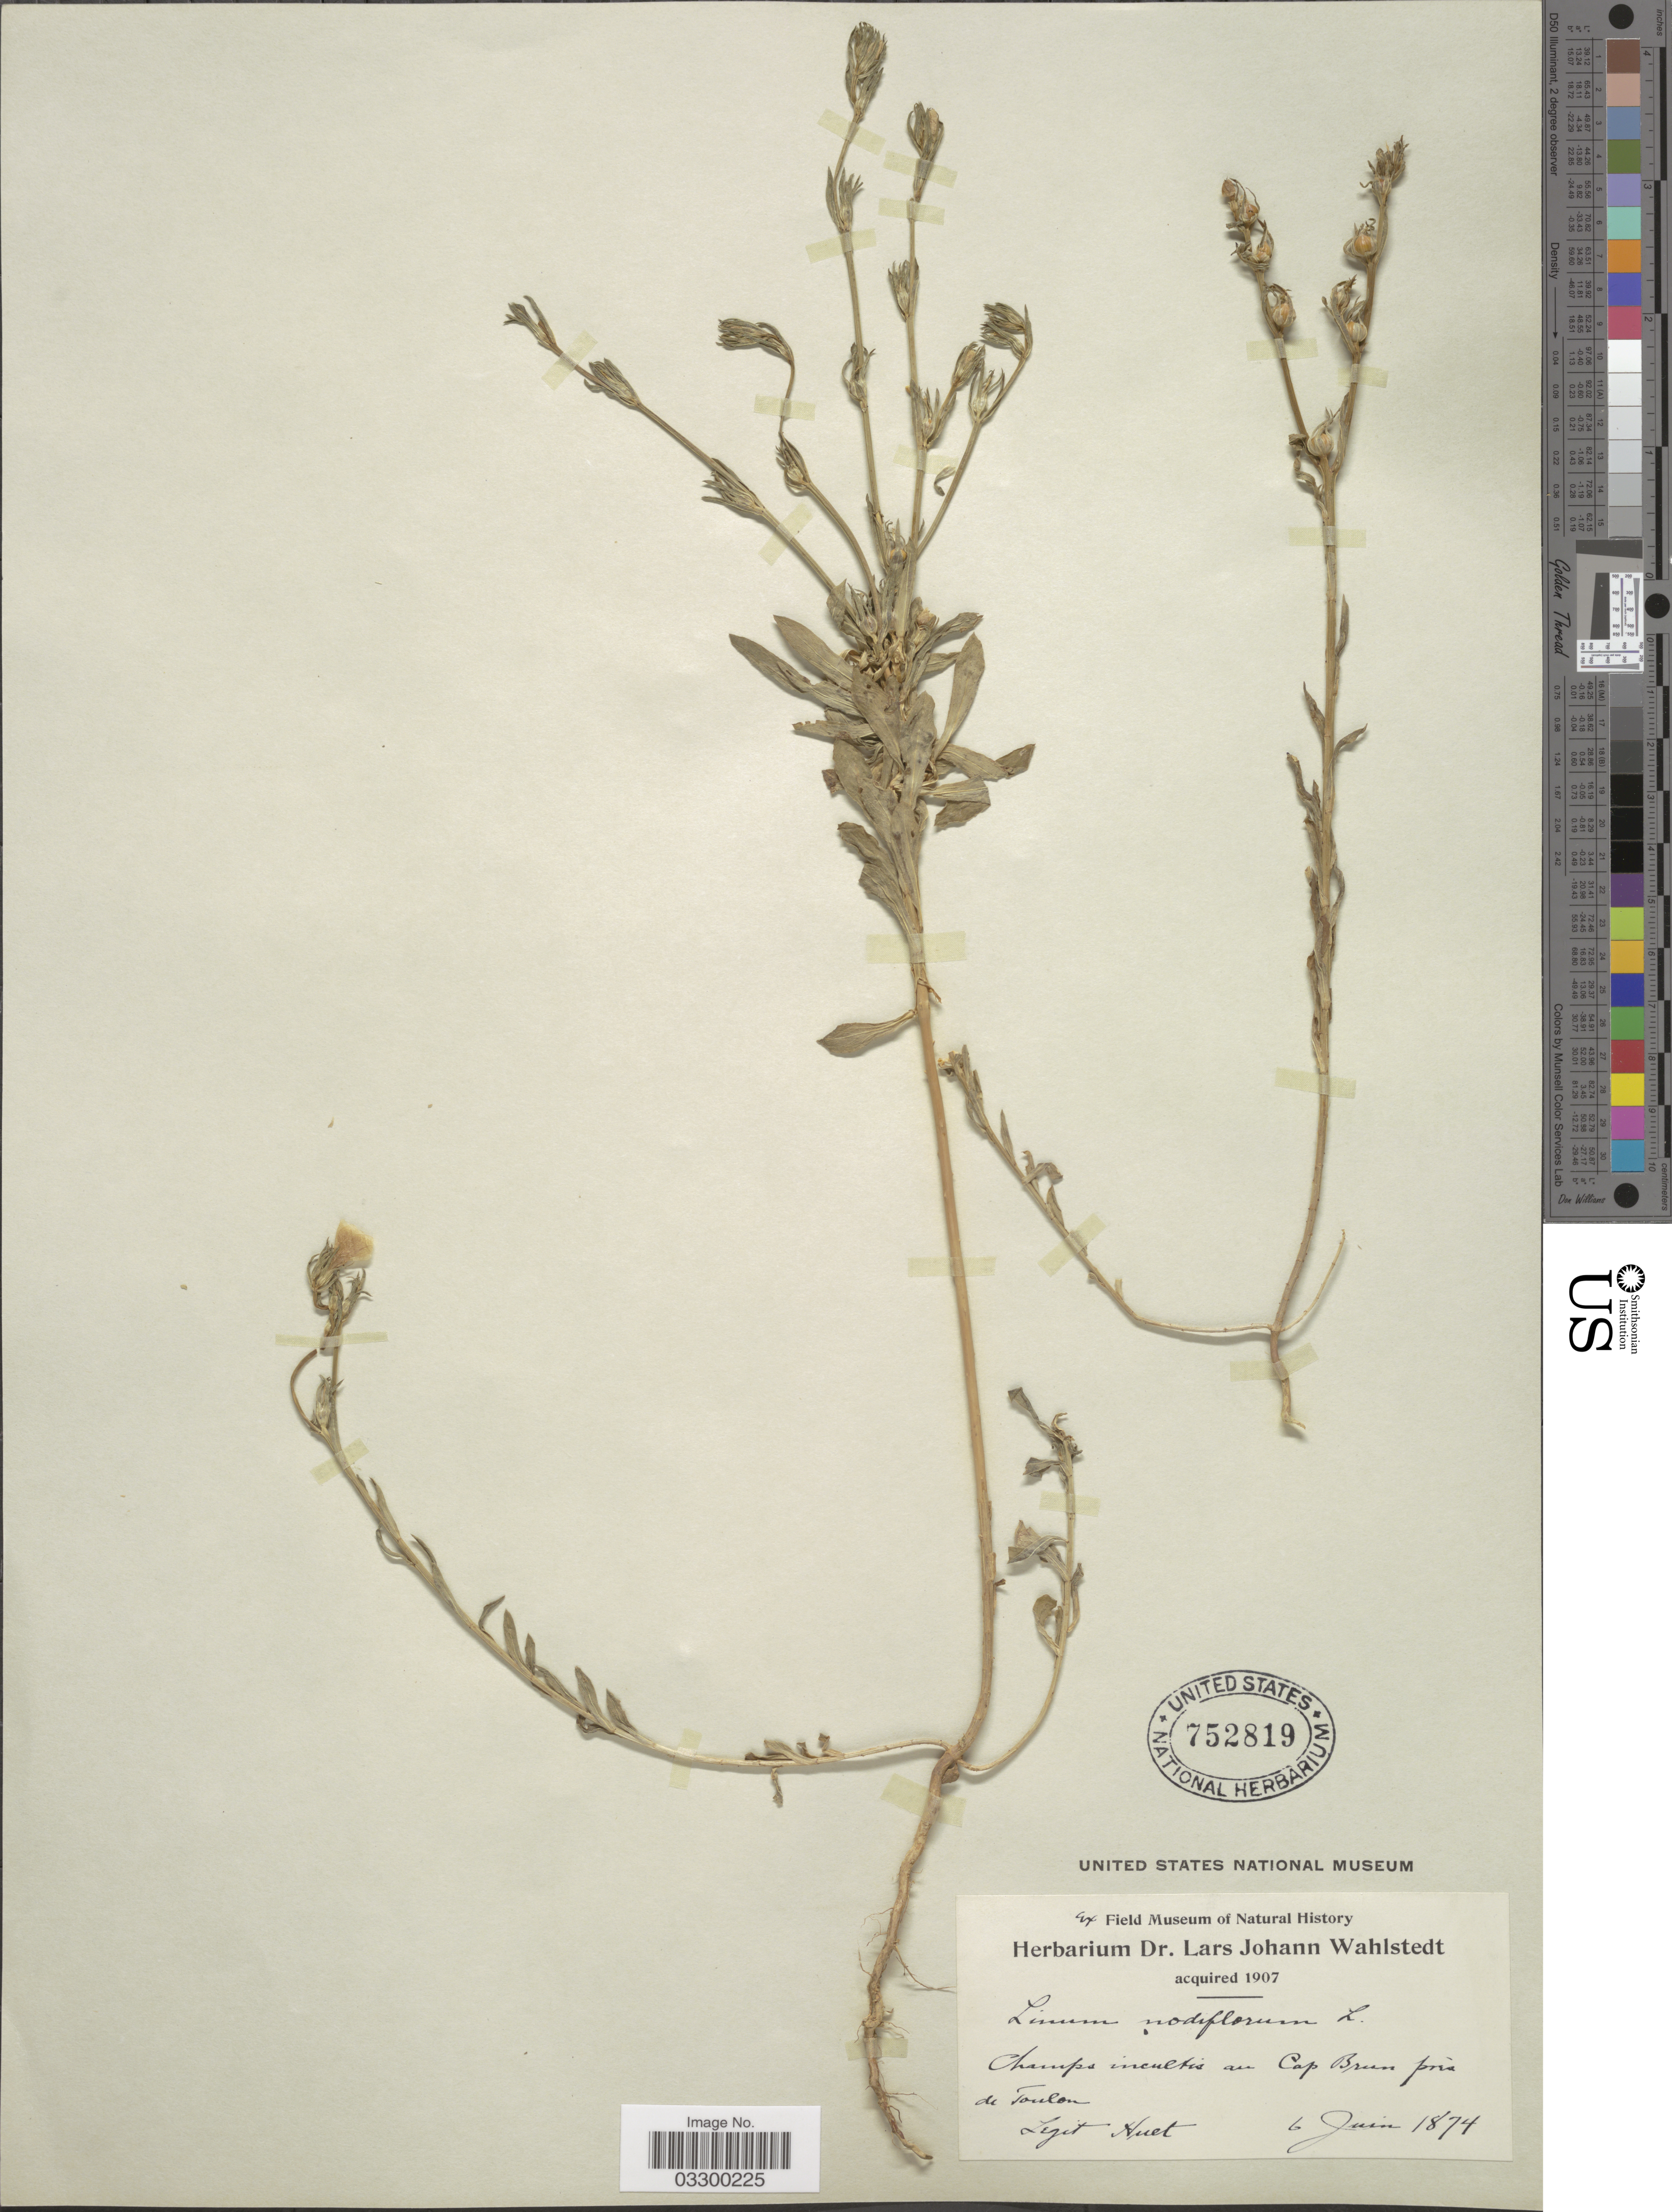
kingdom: Plantae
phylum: Tracheophyta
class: Magnoliopsida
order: Malpighiales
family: Linaceae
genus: Linum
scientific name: Linum nodiflorum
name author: L.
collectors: -. Huet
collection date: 1874-06-06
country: France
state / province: Provence-Alpes-Côte d'Azur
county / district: Var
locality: Champs incultes au Cap Brun près de Toulon (Var). Midi de la France.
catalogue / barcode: US 752819